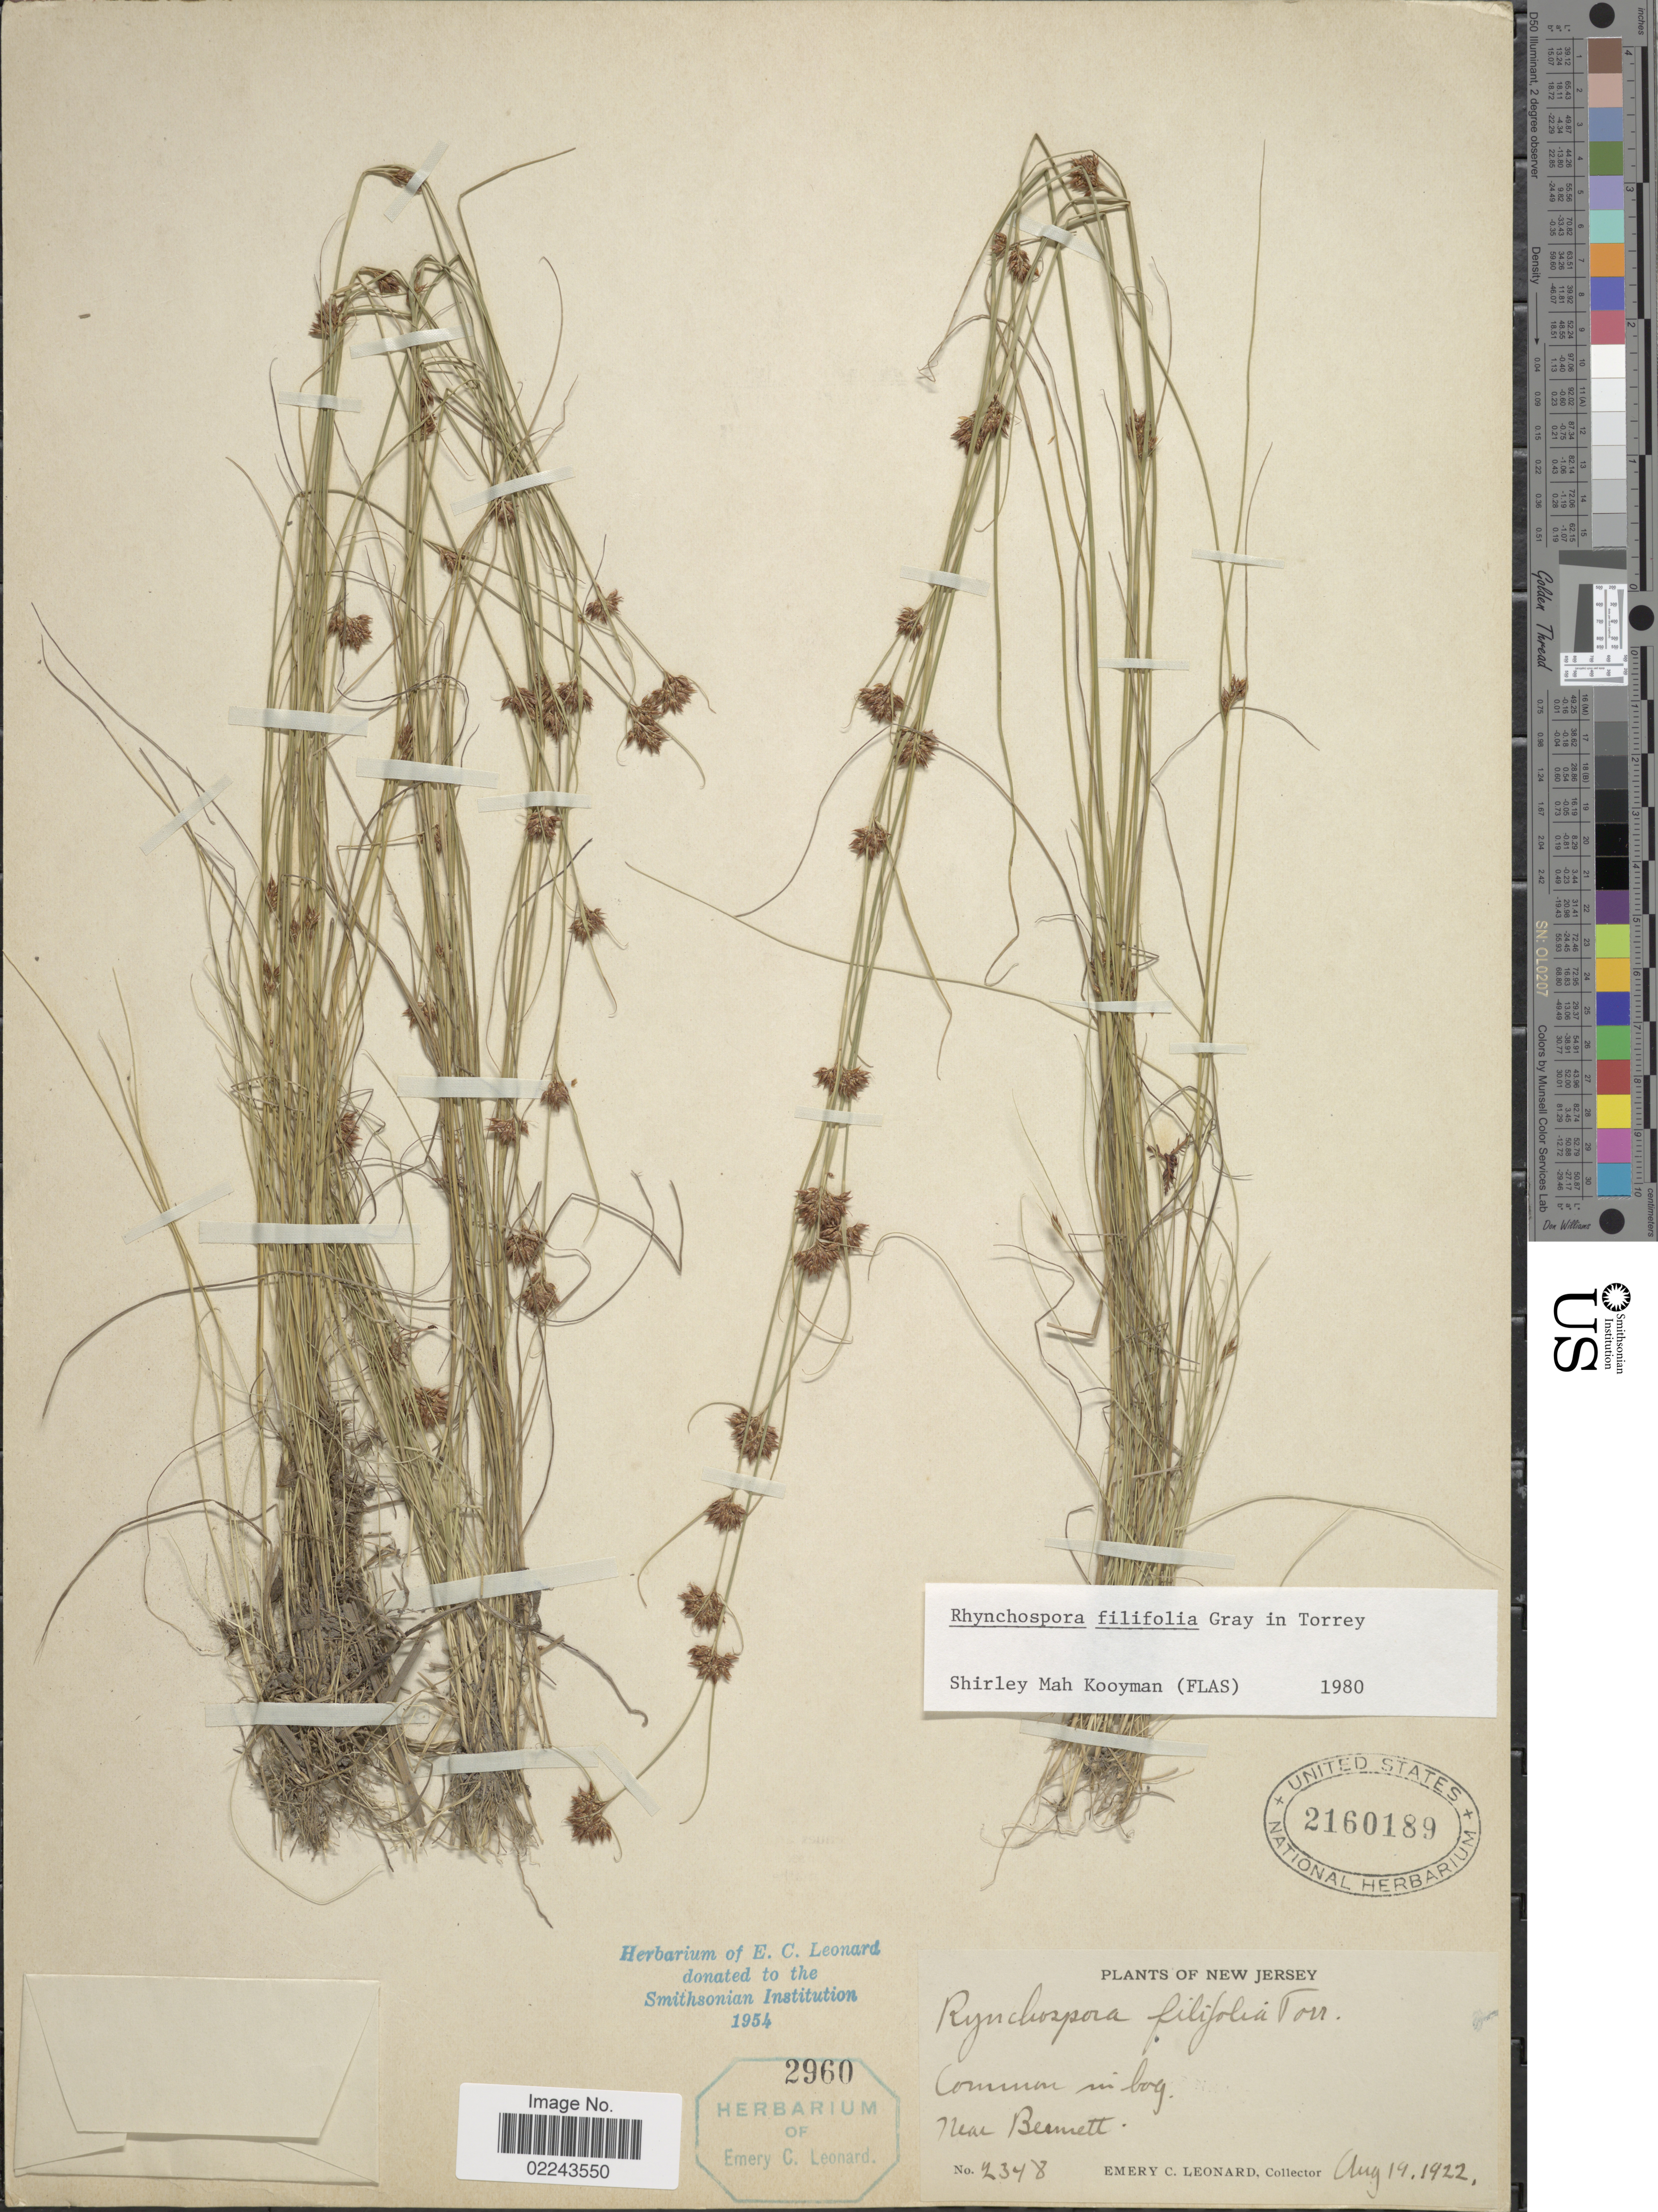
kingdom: Plantae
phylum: Tracheophyta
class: Liliopsida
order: Poales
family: Cyperaceae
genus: Rhynchospora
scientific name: Rhynchospora filifolia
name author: A. Gray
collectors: E. C. Leonard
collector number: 2348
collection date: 1922-08-19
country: United States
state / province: New Jersey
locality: Near Bennett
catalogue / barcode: US 2160189